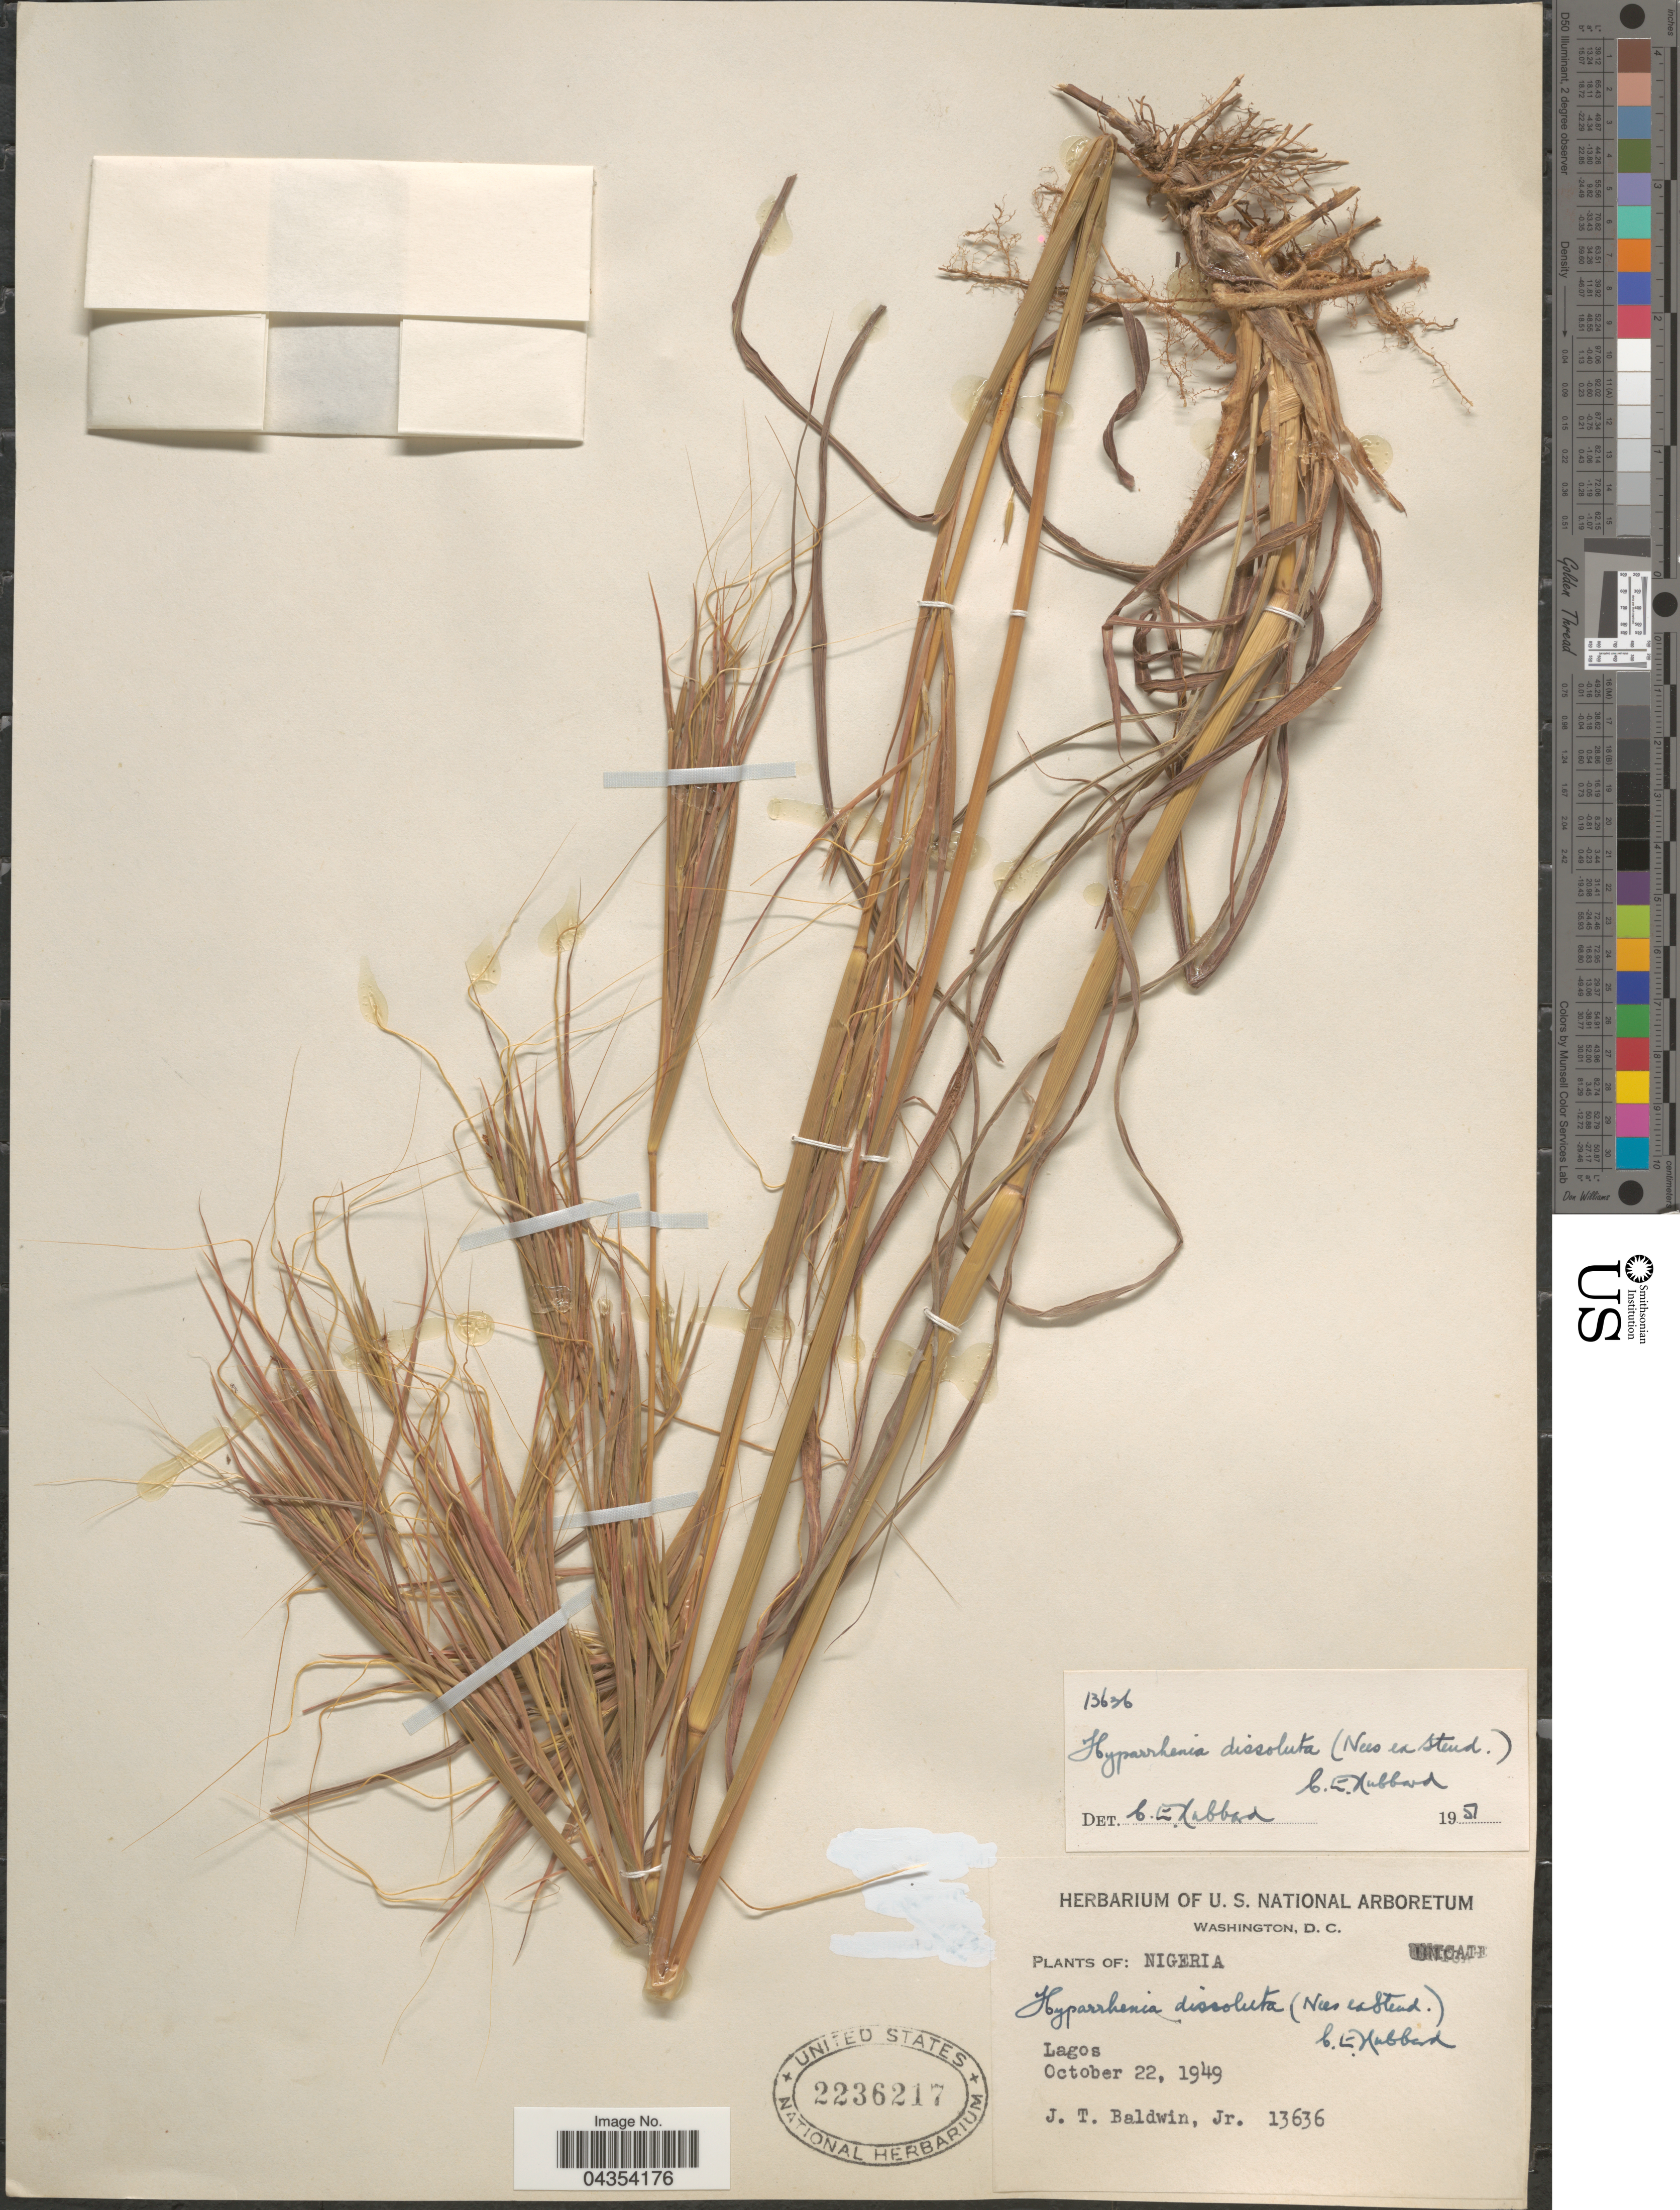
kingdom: Plantae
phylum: Tracheophyta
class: Liliopsida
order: Poales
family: Poaceae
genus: Hyperthelia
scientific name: Hyperthelia dissoluta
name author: (Nees ex Steud.) Clayton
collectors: J. T. Baldwin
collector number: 13636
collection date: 1949-10-22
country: Nigeria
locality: Lagos.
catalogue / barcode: US 2236217